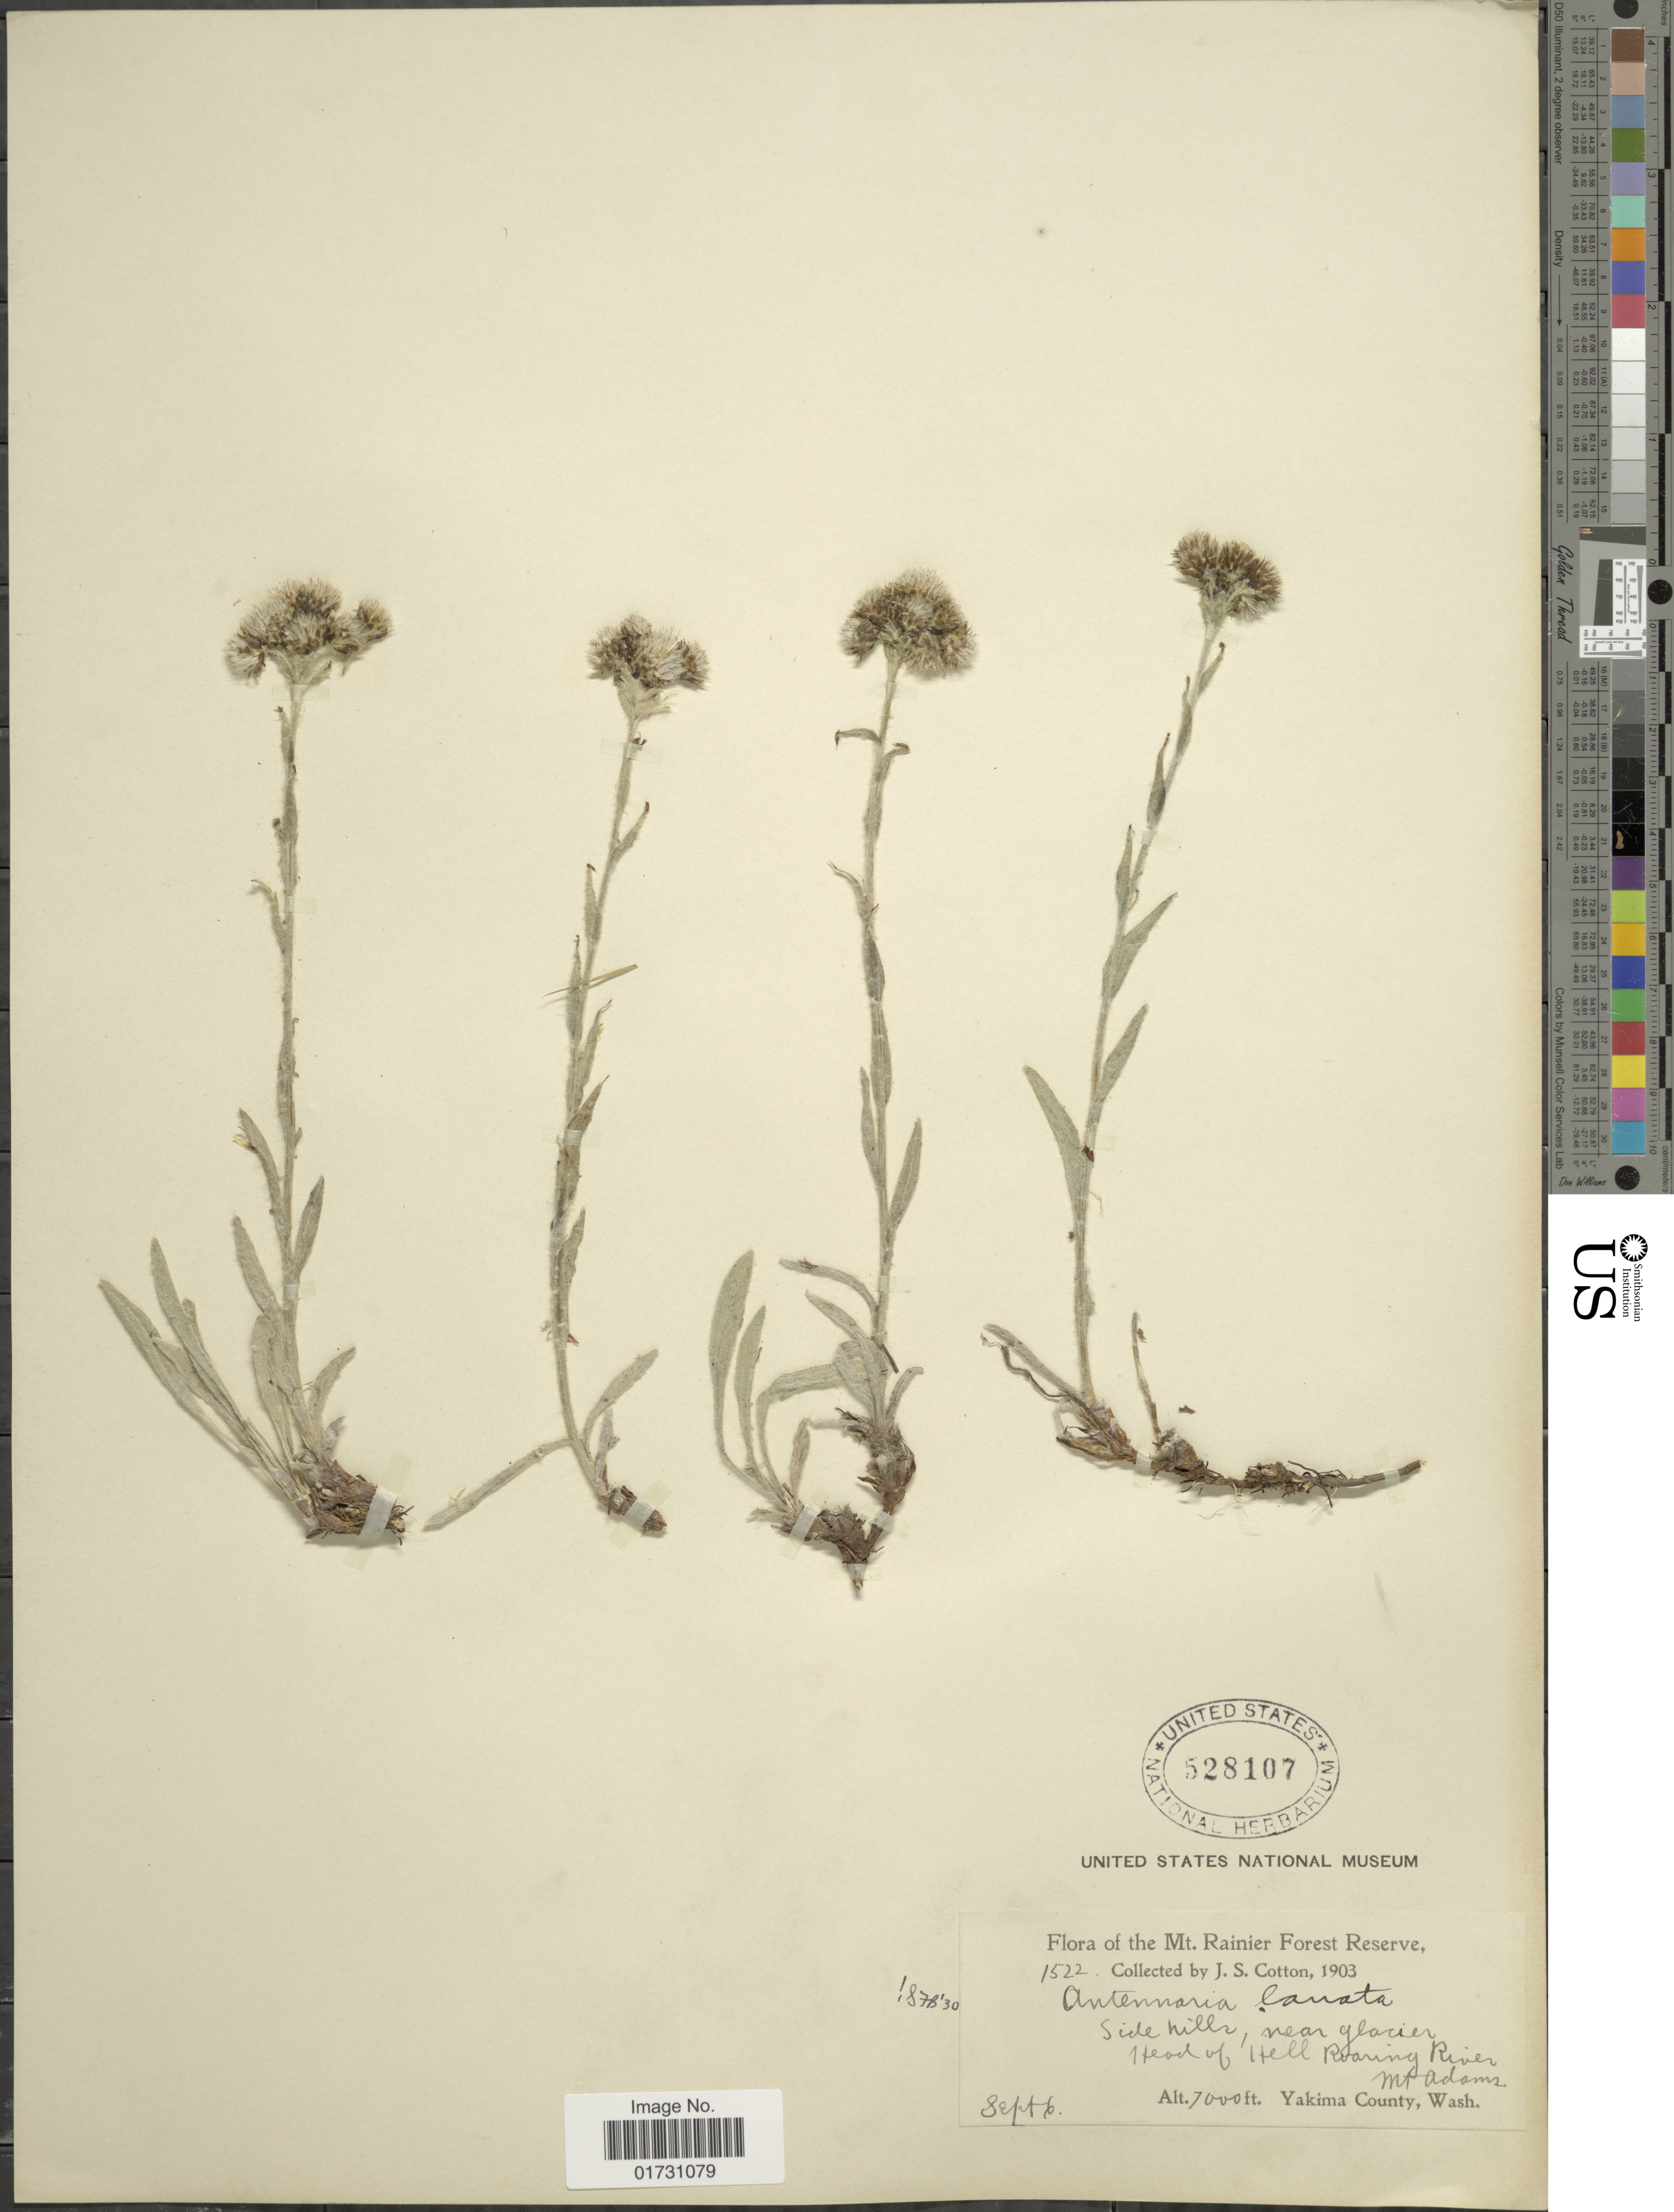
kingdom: Plantae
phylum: Tracheophyta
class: Magnoliopsida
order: Asterales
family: Asteraceae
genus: Antennaria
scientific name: Antennaria lanata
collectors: J. S. Cotton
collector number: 1522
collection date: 1903-09-06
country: United States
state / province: Washington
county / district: Yakima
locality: The Mt. Rainier Forest Reserve, Side hills, near Glacier Head of Hell Roaring River, Mt. Adams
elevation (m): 2134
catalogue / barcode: US 528107